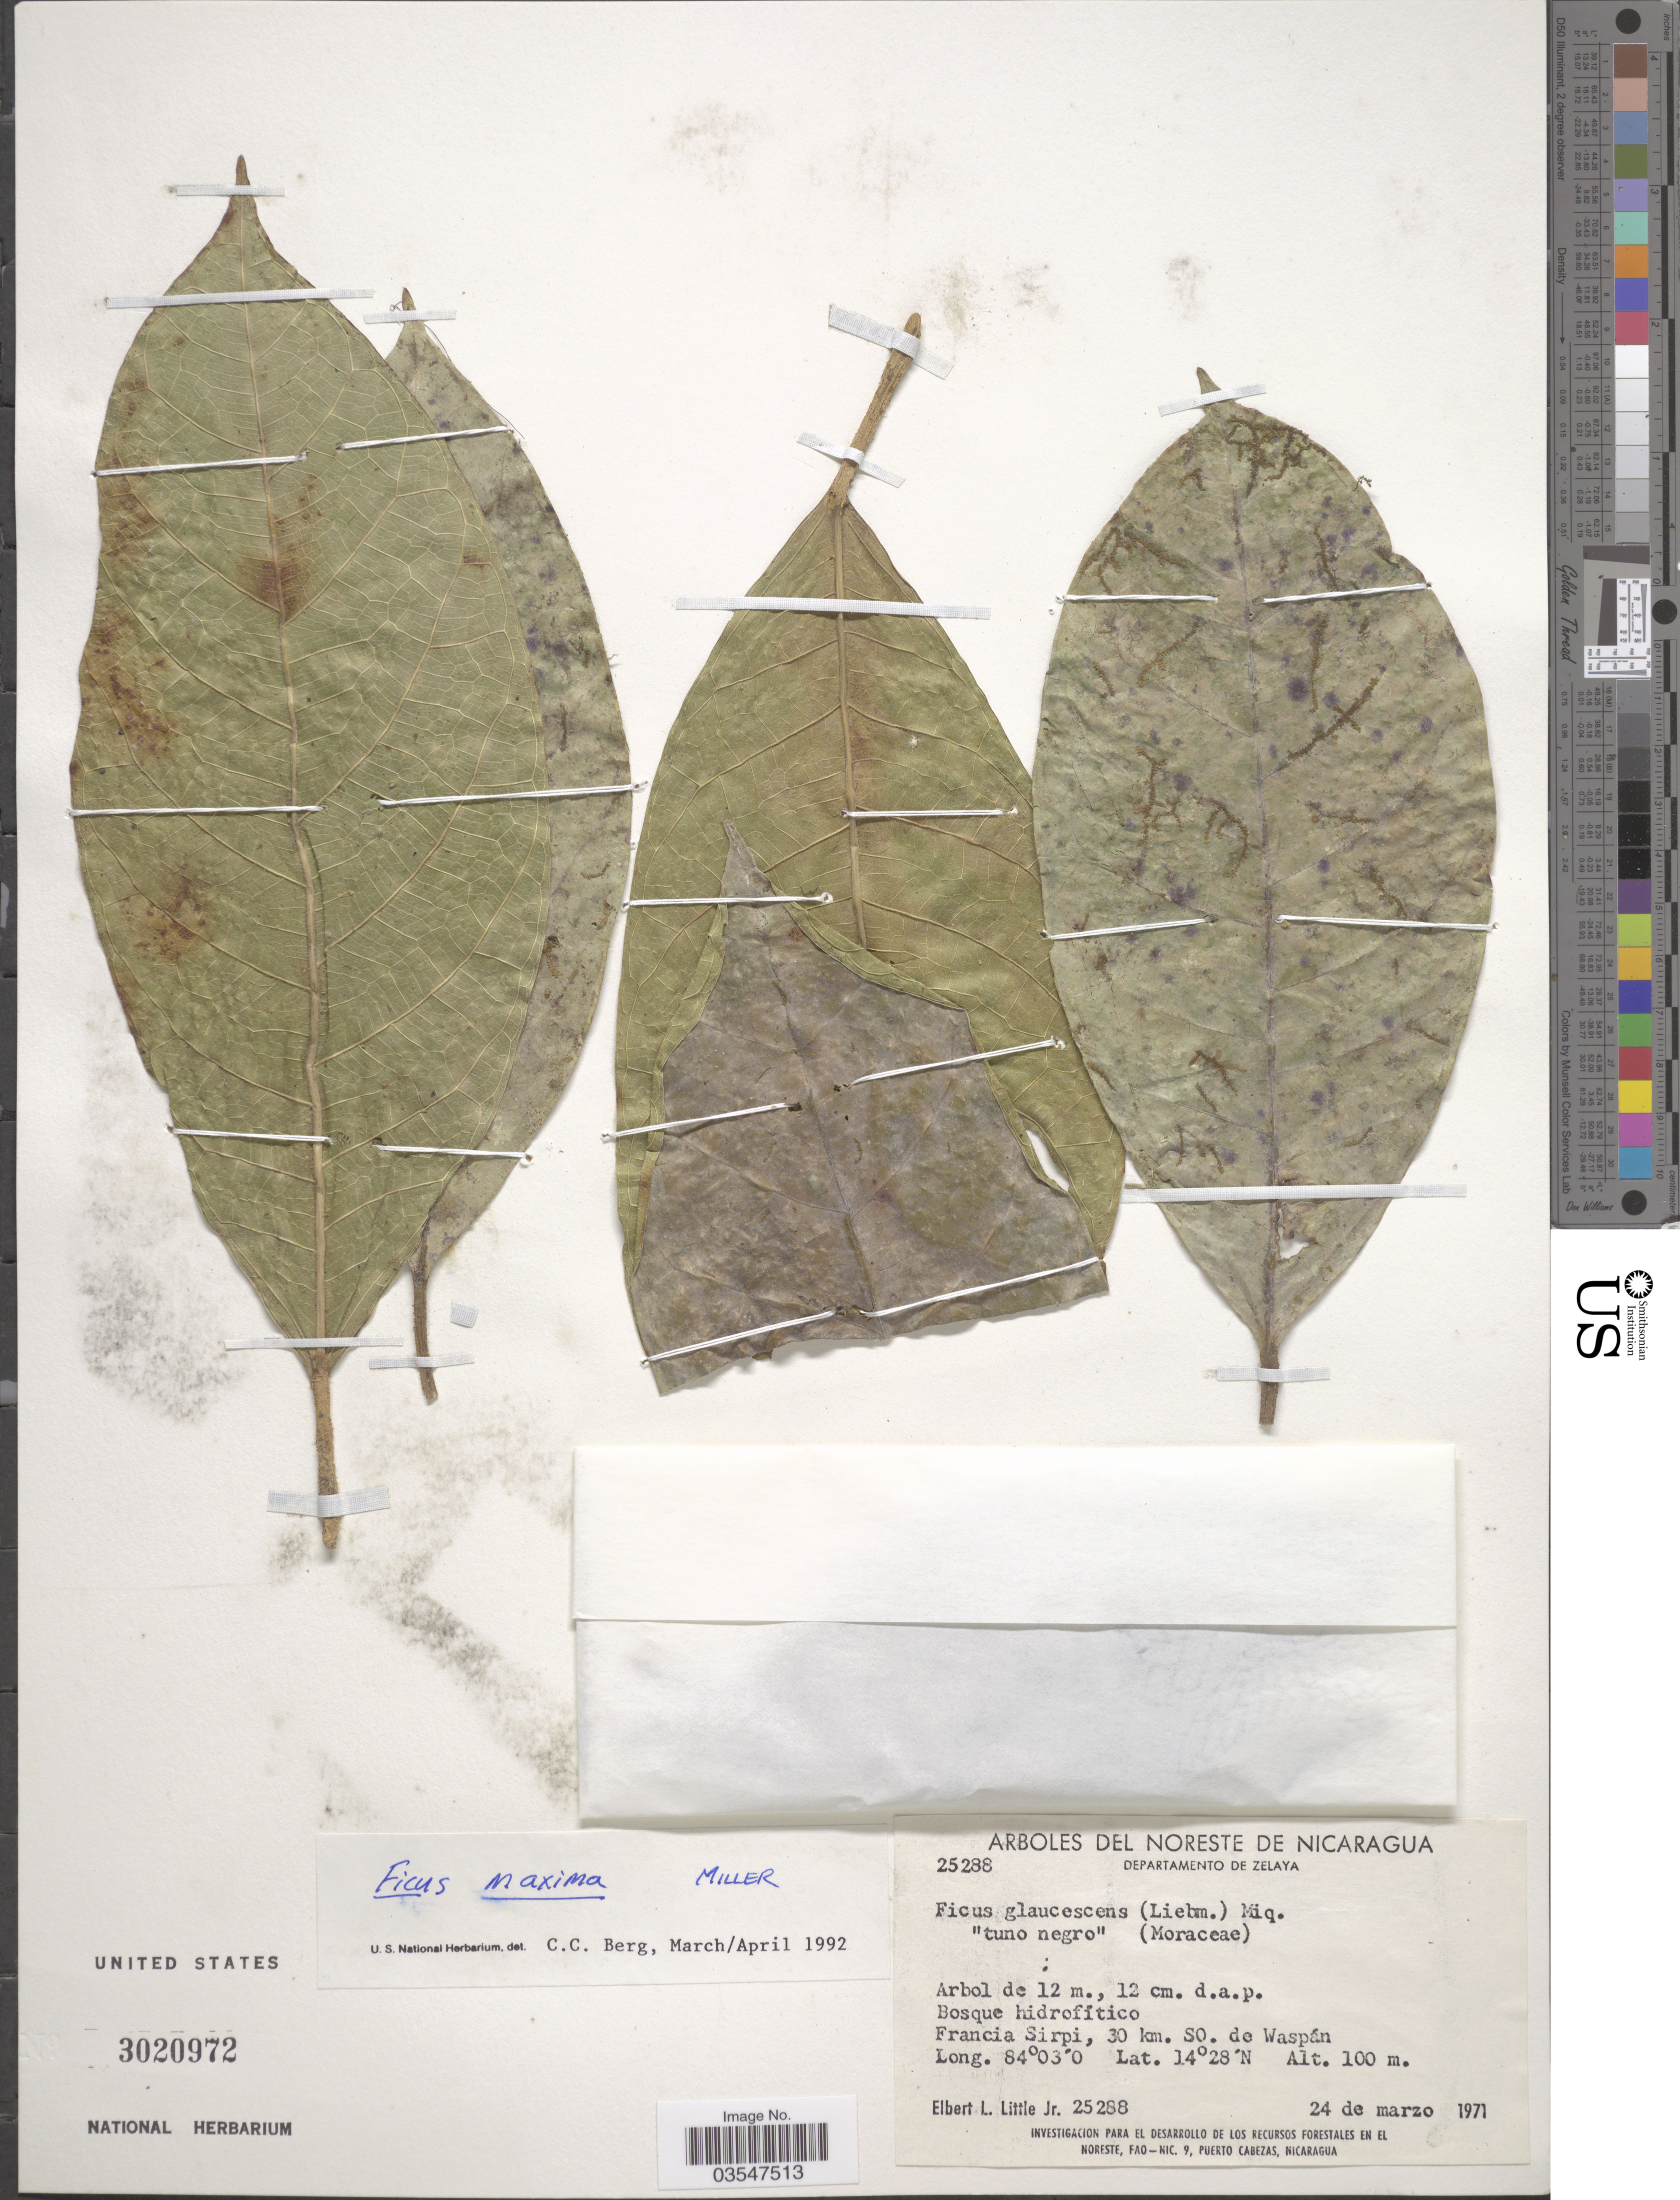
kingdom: Plantae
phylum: Tracheophyta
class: Magnoliopsida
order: Rosales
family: Moraceae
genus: Ficus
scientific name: Ficus maxima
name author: Mill.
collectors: E. L. Little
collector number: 25288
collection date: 1971-03-24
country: Nicaragua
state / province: Atlántico Norte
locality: Noreste de Nicaragua. Departamento de Zelaya. Francia Sirpi, 30 km. SO. de Waspán.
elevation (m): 100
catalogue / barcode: US 3020972